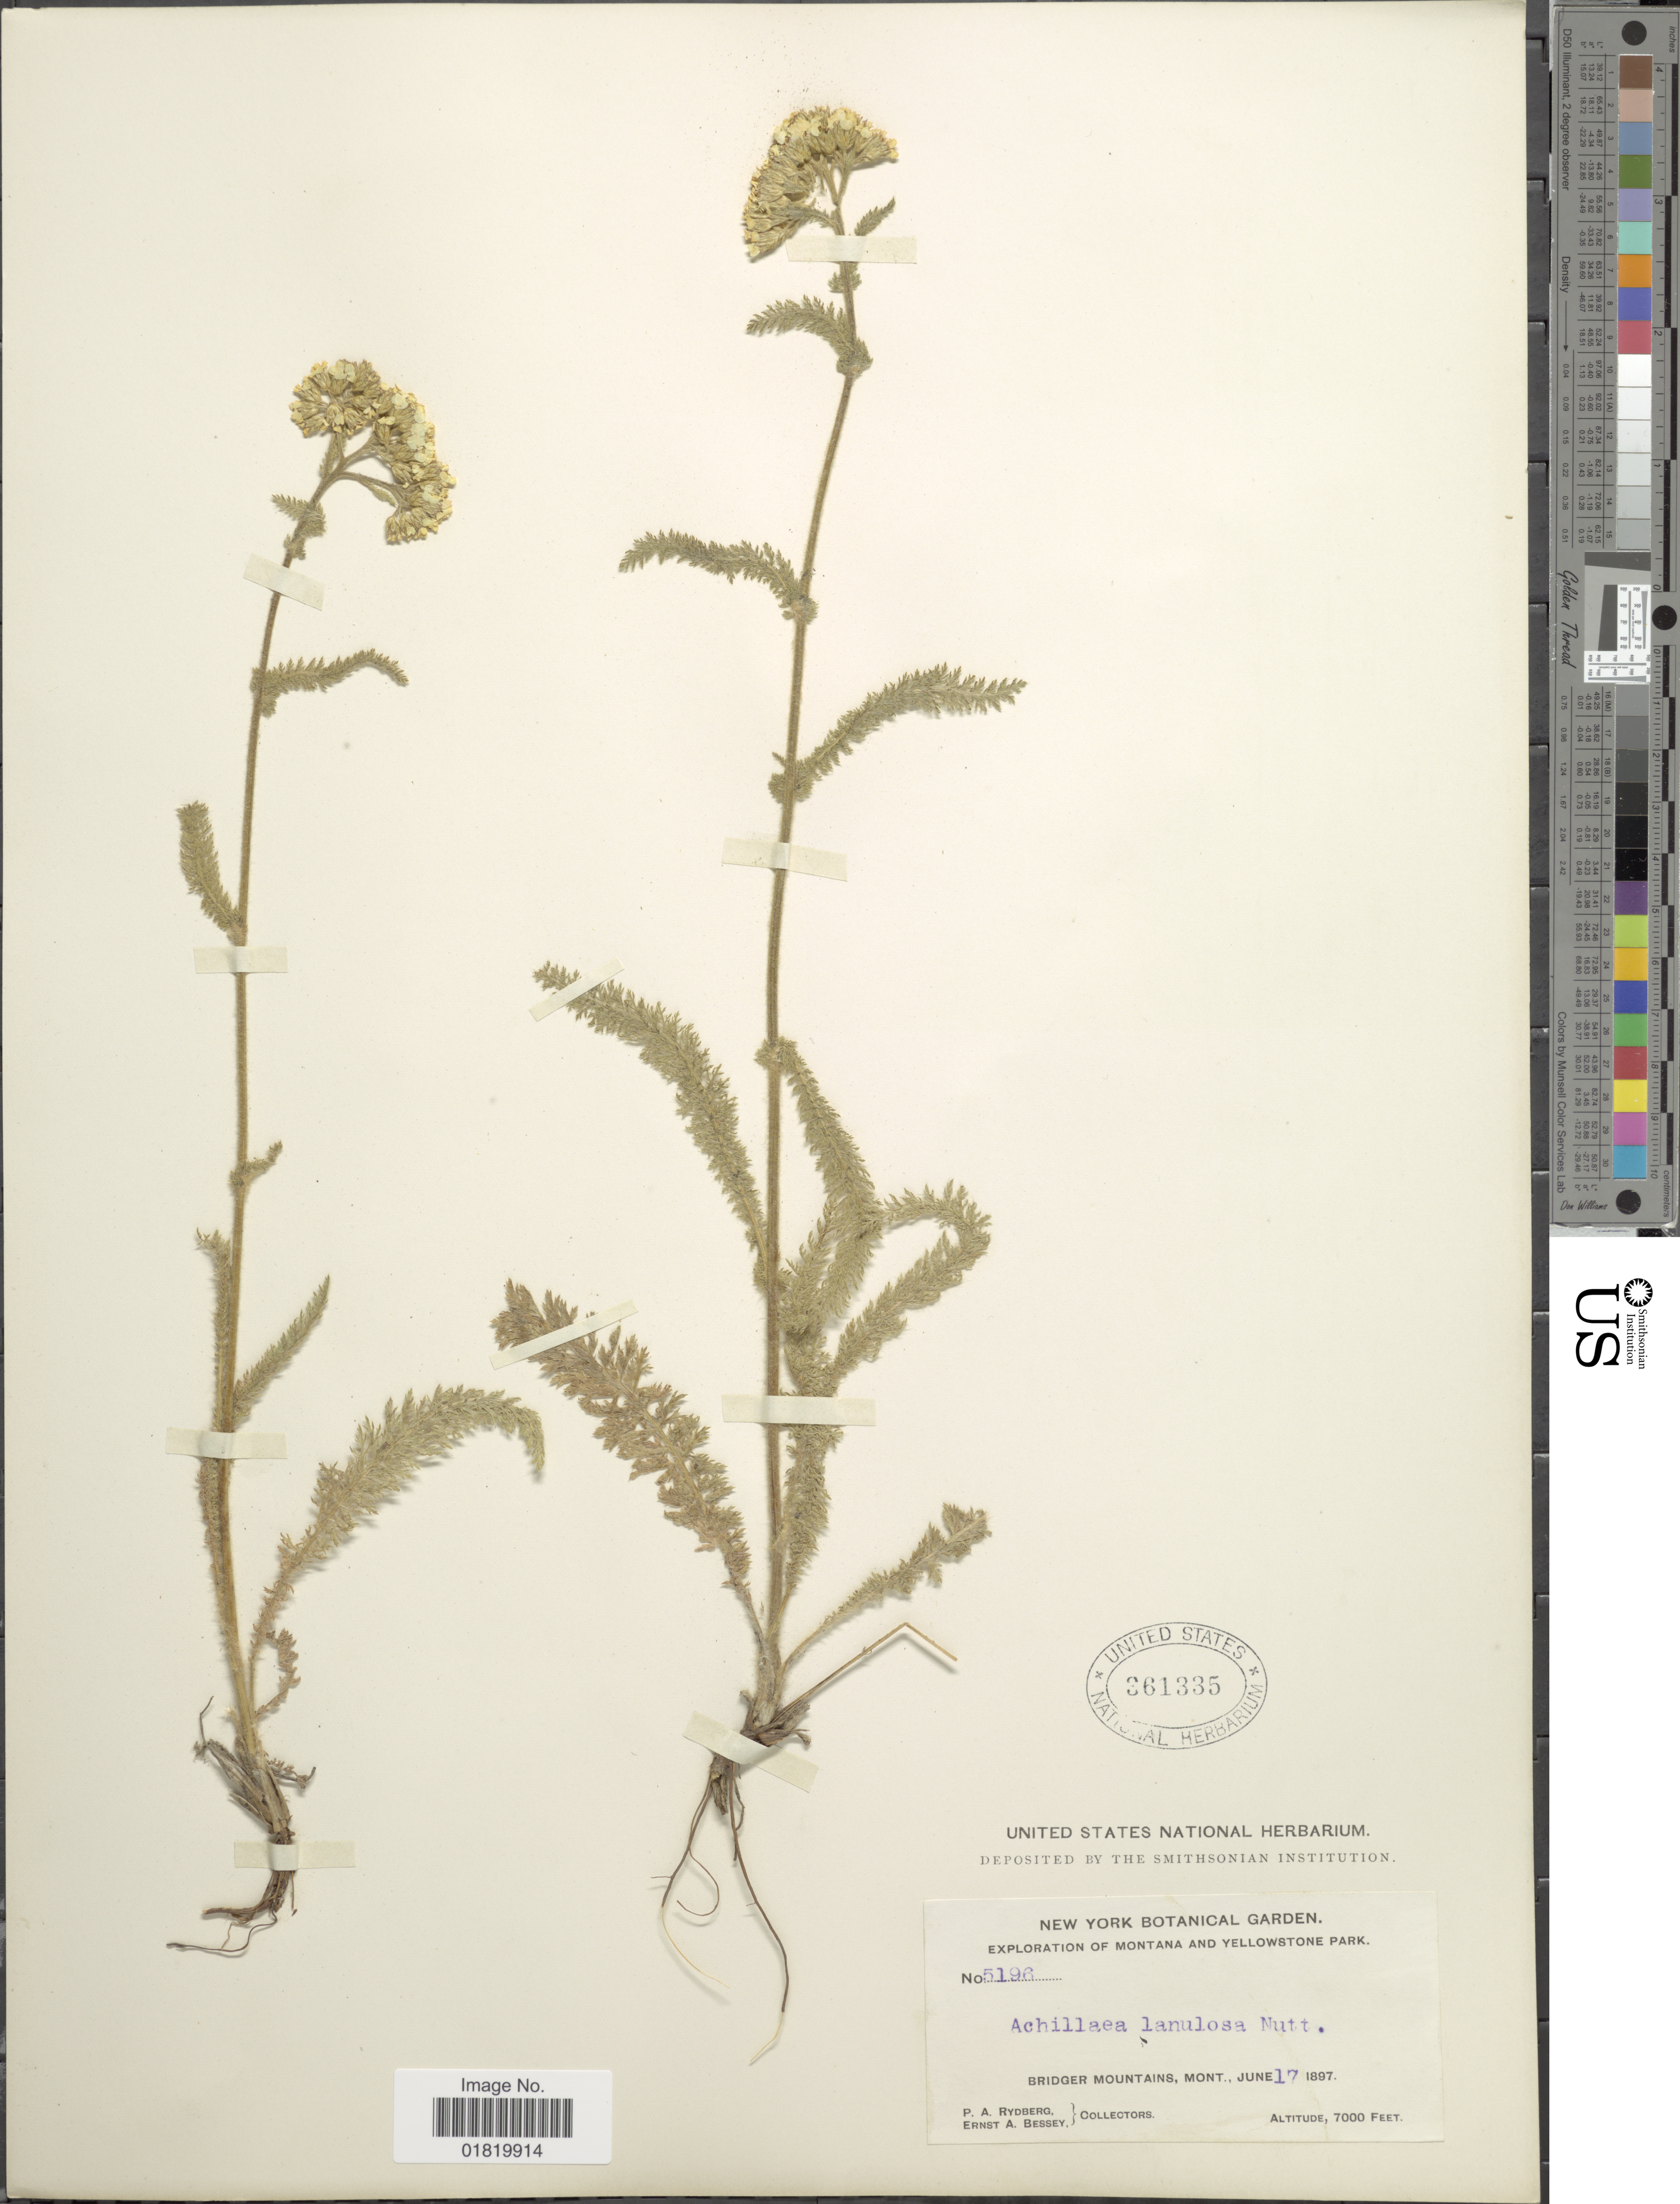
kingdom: Plantae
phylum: Tracheophyta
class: Magnoliopsida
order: Asterales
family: Asteraceae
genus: Achillea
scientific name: Achillea lanulosa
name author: Nutt.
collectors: P. A. Rydberg & E. A. Bessey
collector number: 5196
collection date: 1897-06-17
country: United States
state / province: Montana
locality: Montana and Yellowstone Park. Bridger Mountains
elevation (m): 2134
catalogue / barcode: US 361335